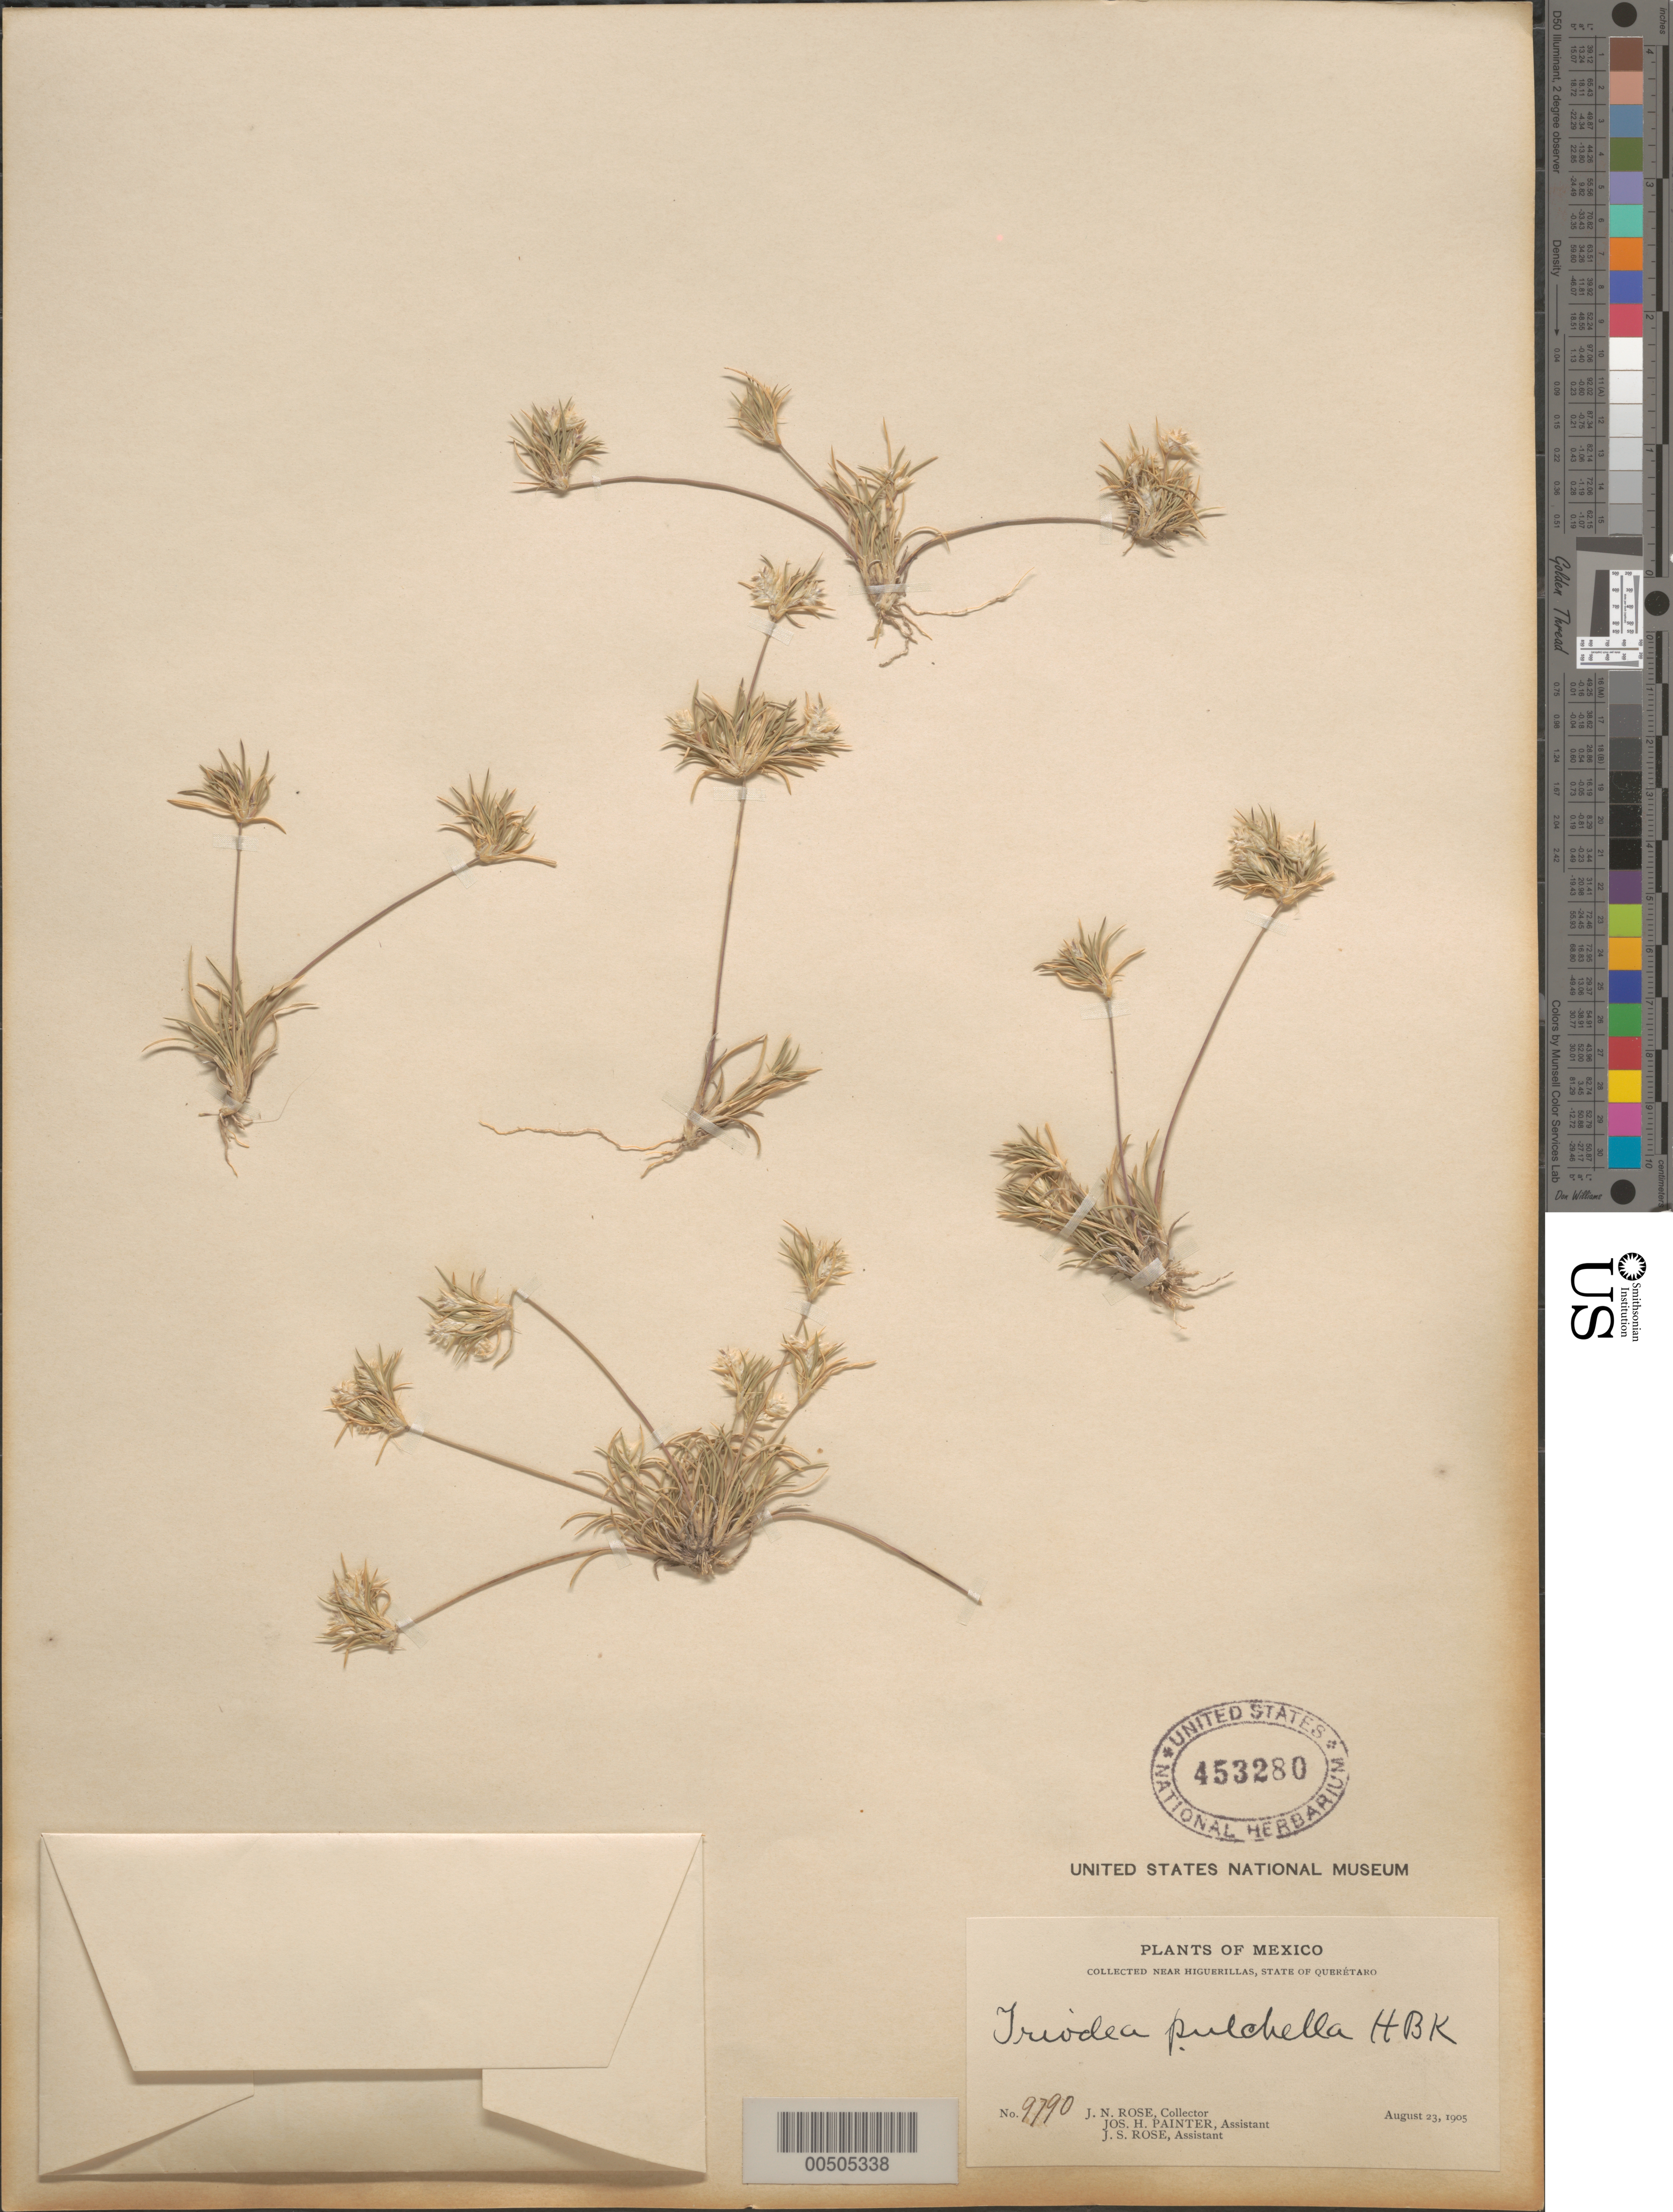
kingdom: Plantae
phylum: Tracheophyta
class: Liliopsida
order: Poales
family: Poaceae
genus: Erioneuron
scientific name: Erioneuron pulchellum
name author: (Kunth) Tateoka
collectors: J. N. Rose, J. H. Painter & J. S. Rose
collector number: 9790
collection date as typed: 23 Aug 1905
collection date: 1905-08-23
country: Mexico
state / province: Querétaro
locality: Near Higuerillas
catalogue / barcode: US 453280